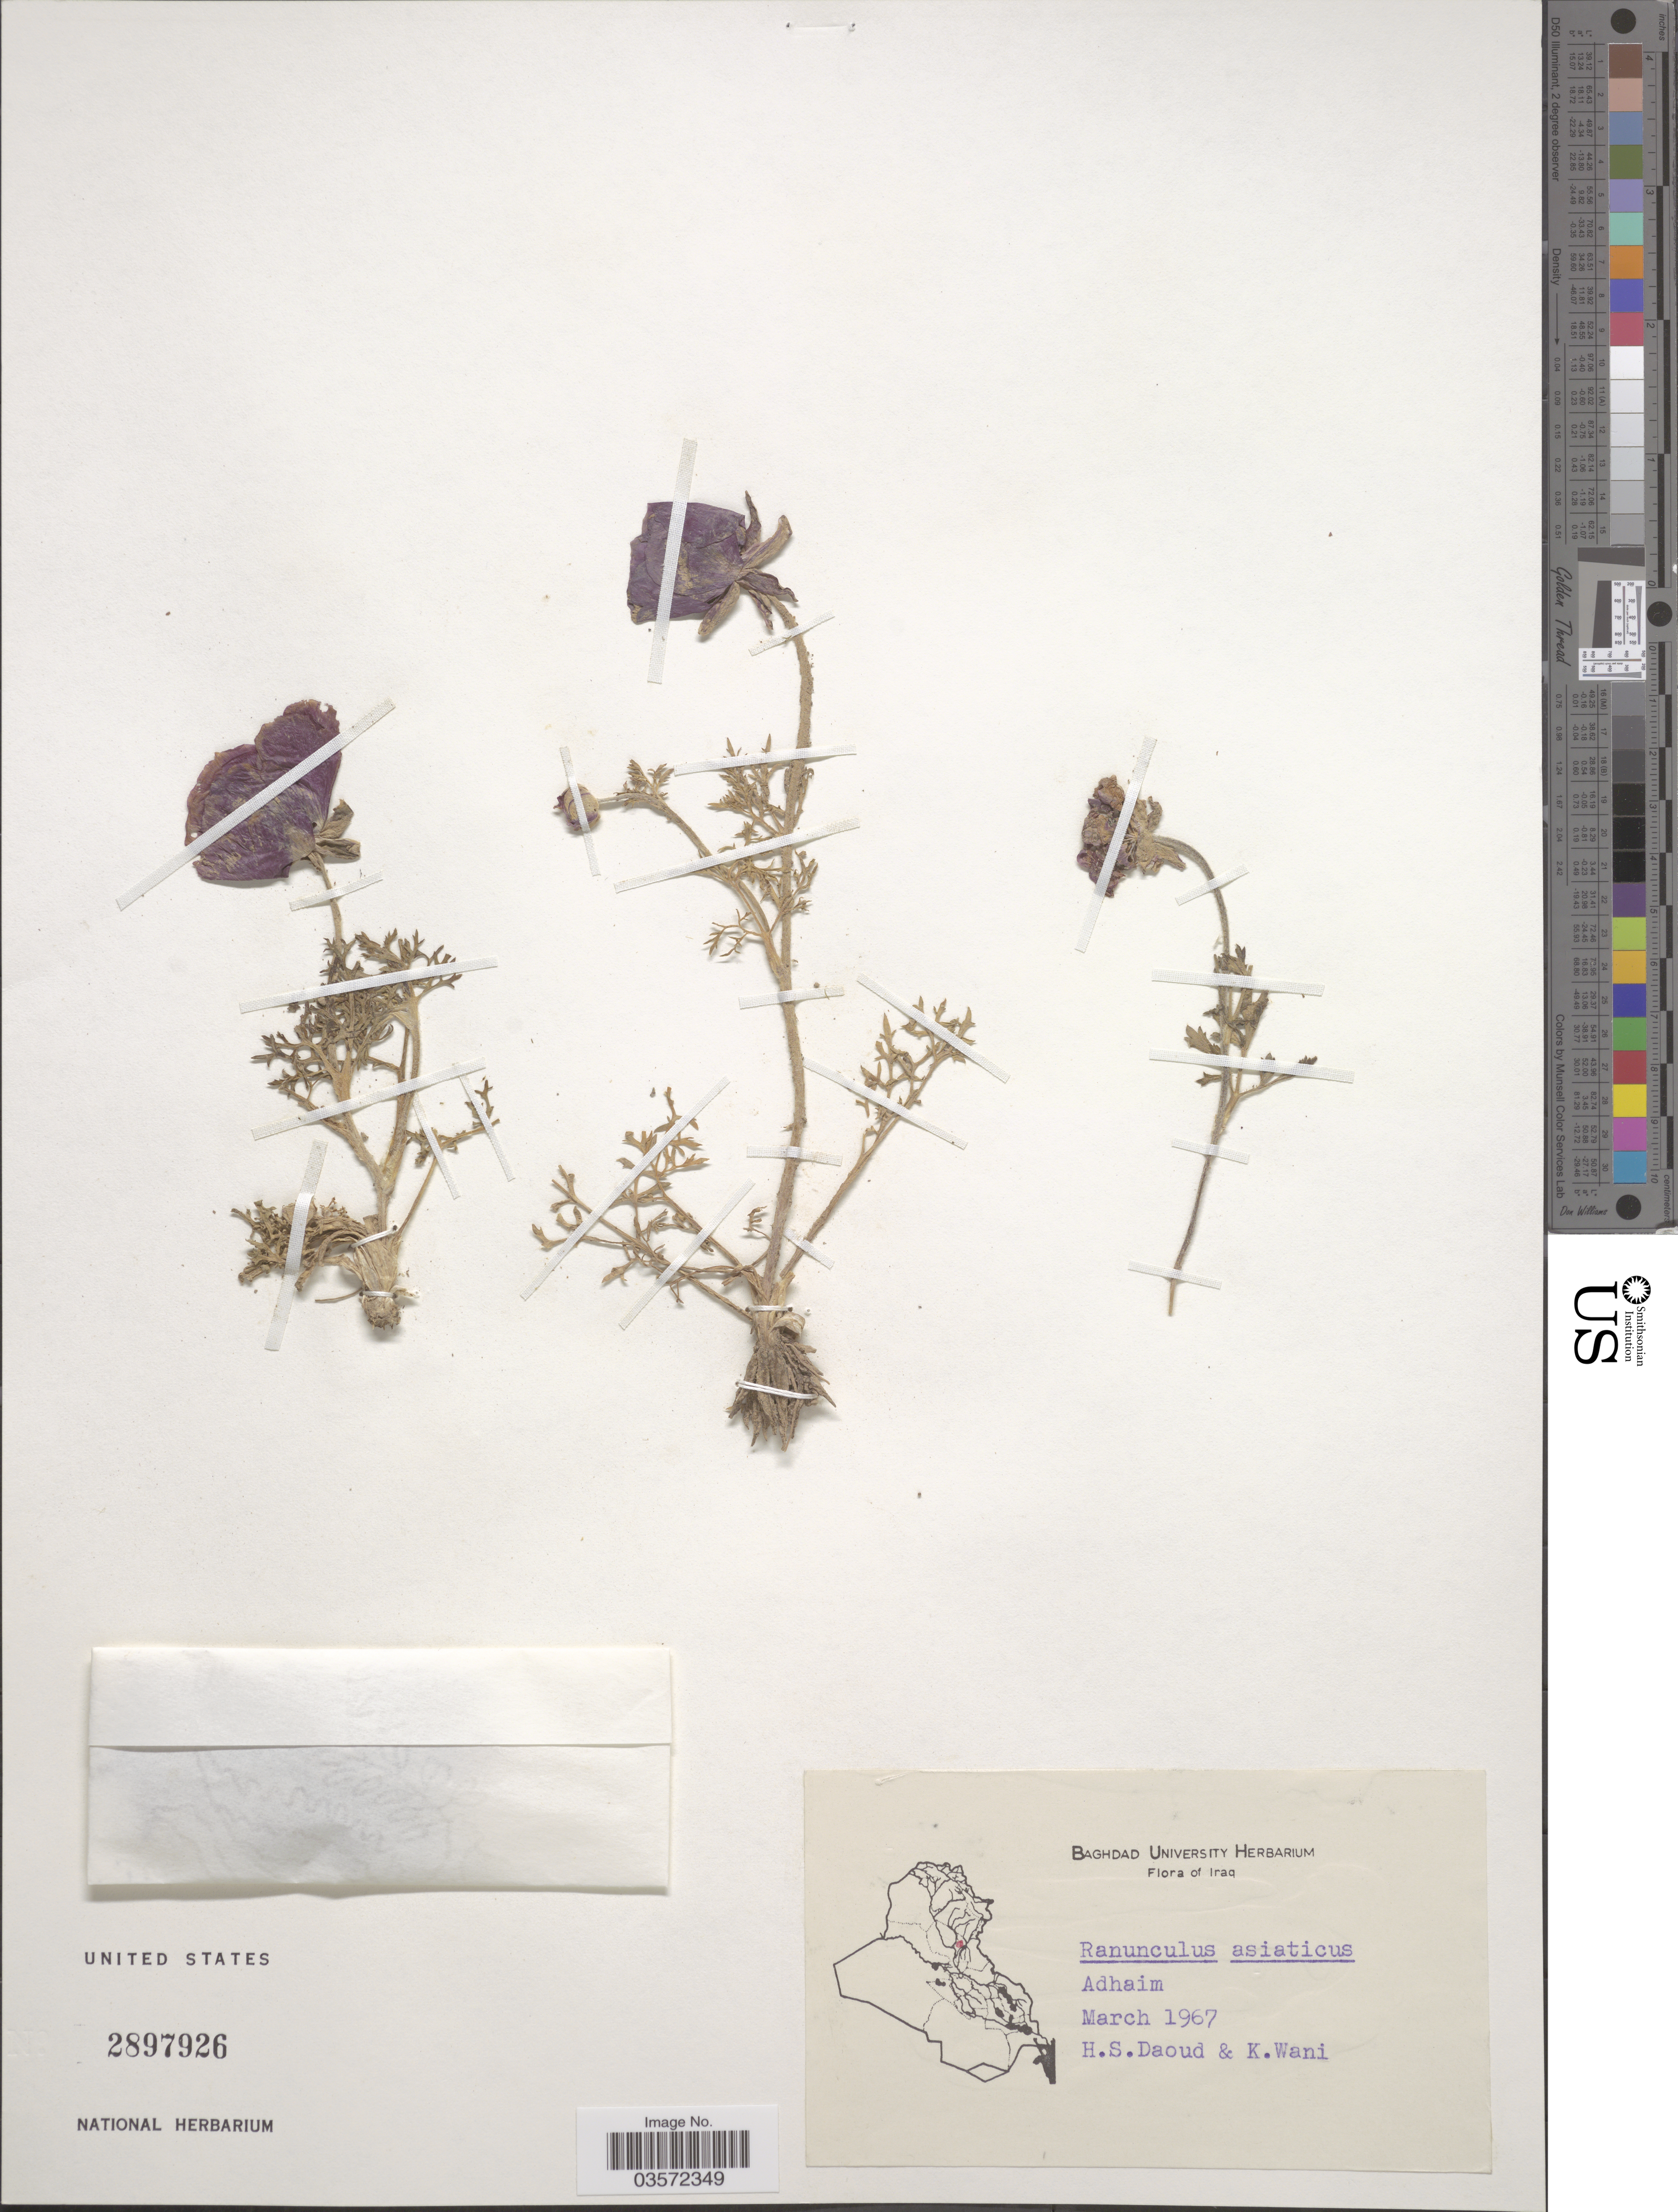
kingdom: Plantae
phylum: Tracheophyta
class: Magnoliopsida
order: Ranunculales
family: Ranunculaceae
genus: Ranunculus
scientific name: Ranunculus asiaticus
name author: L.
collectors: H. Daoud & K. Wani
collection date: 1967-03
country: Iraq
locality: Adhaim.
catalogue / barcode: US 2897926